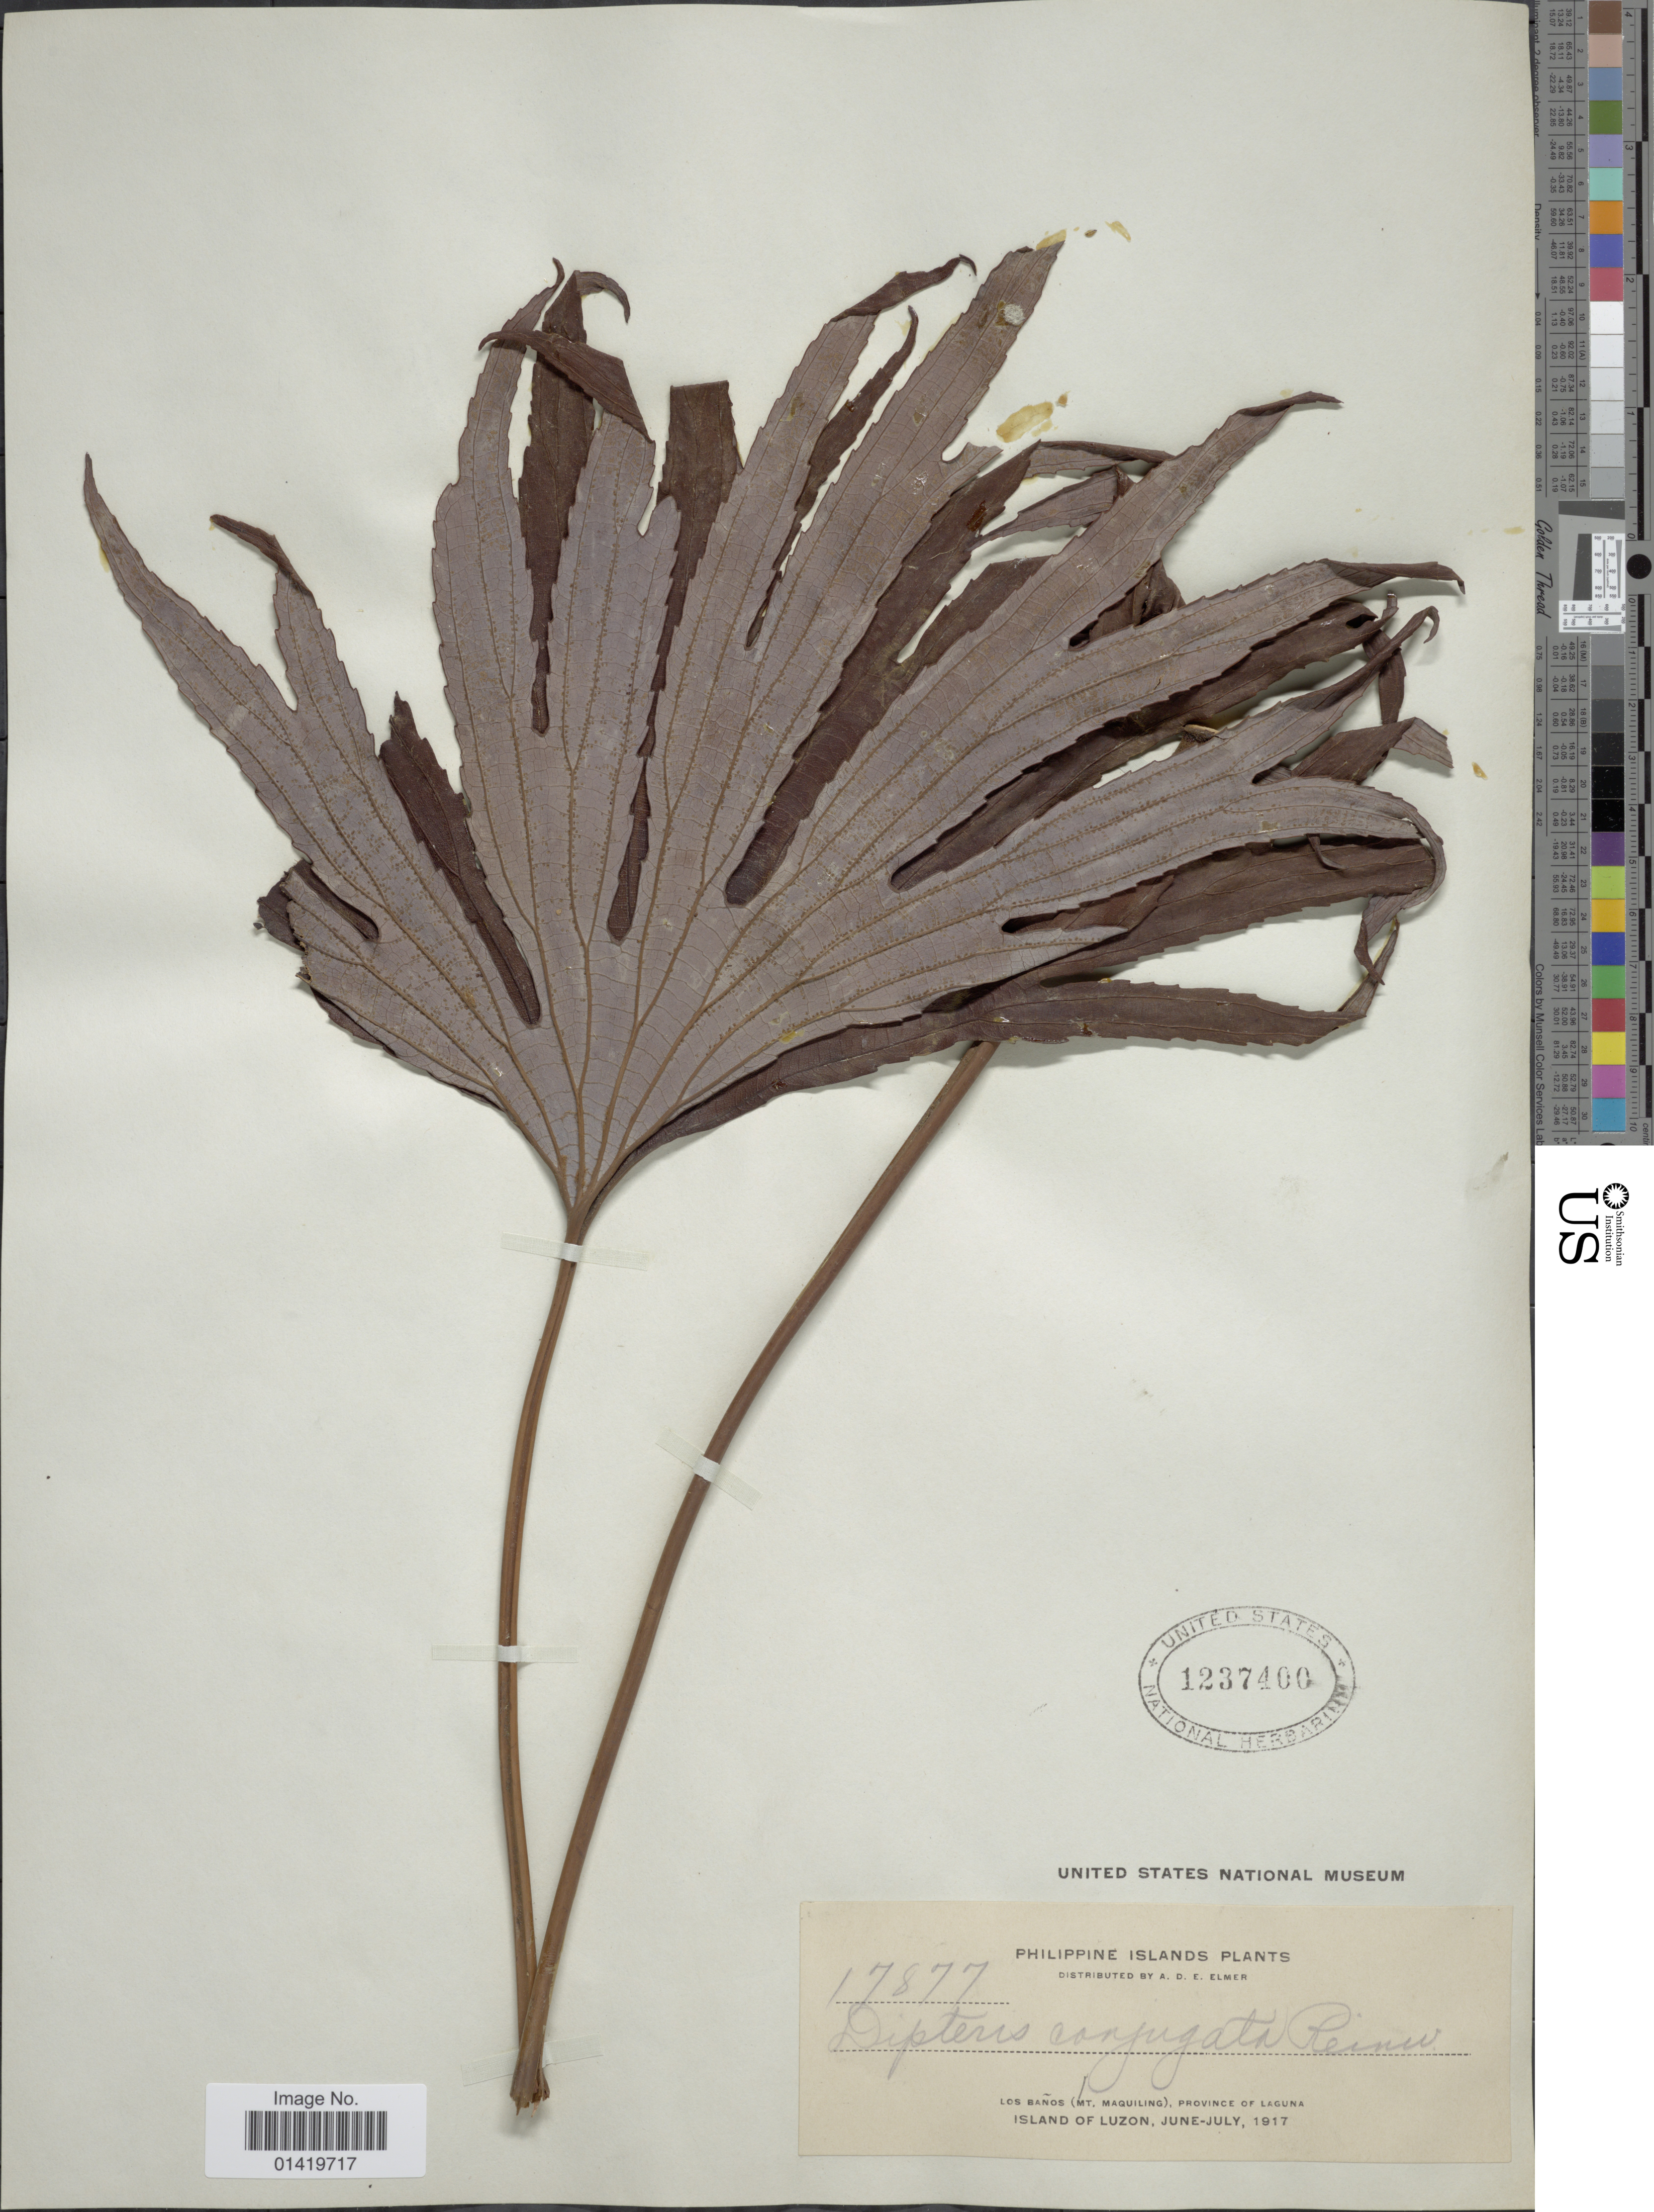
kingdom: Plantae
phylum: Tracheophyta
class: Polypodiopsida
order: Gleicheniales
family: Dipteridaceae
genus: Dipteris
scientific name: Dipteris conjugata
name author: Reinw.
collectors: A. D. E. Elmer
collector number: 17877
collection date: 1917-06/1917-07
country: Philippines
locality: Philippine Islands, Los Banos (Mt. Maquiling), Province of Laguna, Island of Luzon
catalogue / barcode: US 1237400